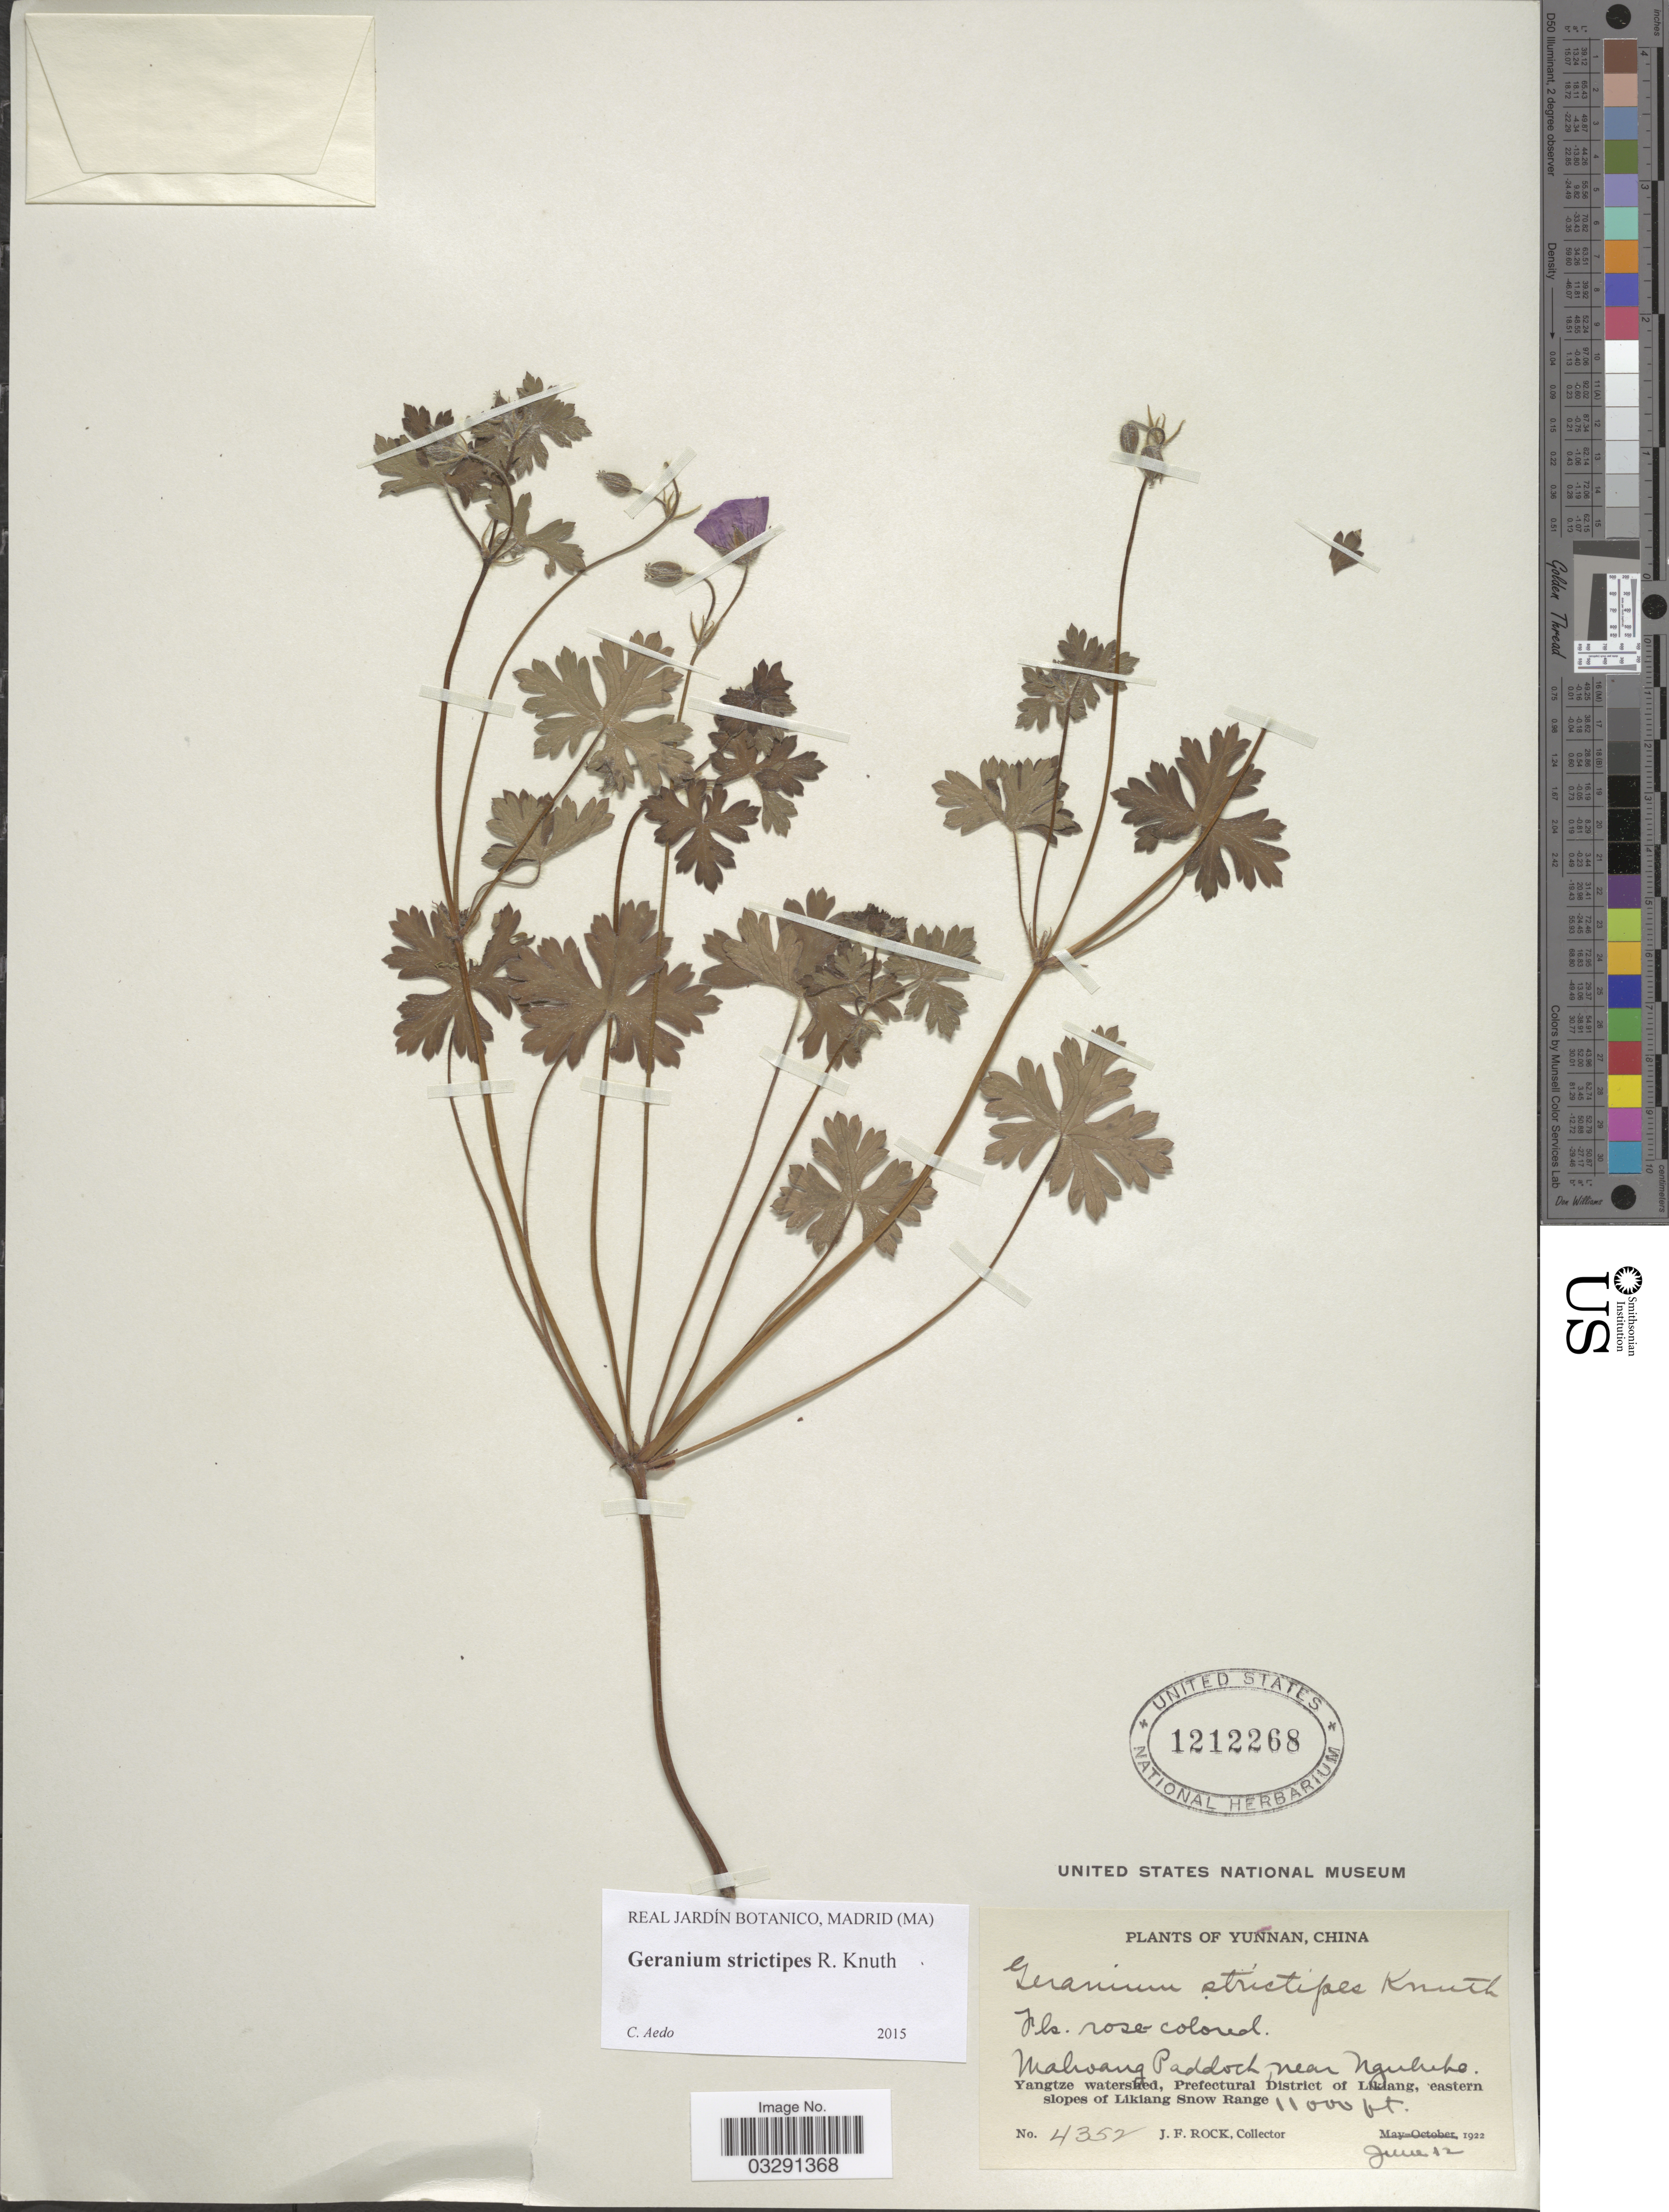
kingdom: Plantae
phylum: Tracheophyta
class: Magnoliopsida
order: Geraniales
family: Geraniaceae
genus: Geranium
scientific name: Geranium strictipes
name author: R. Knuth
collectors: J. Rock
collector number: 4352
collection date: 1922-06-12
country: China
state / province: Yunnan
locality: Mahoang Paddock, near Nguluke. Yangtze watershed, Prefectural District of Likiang, eastern slopes of Likiang Snow Range.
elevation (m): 3353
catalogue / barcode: US 1212268